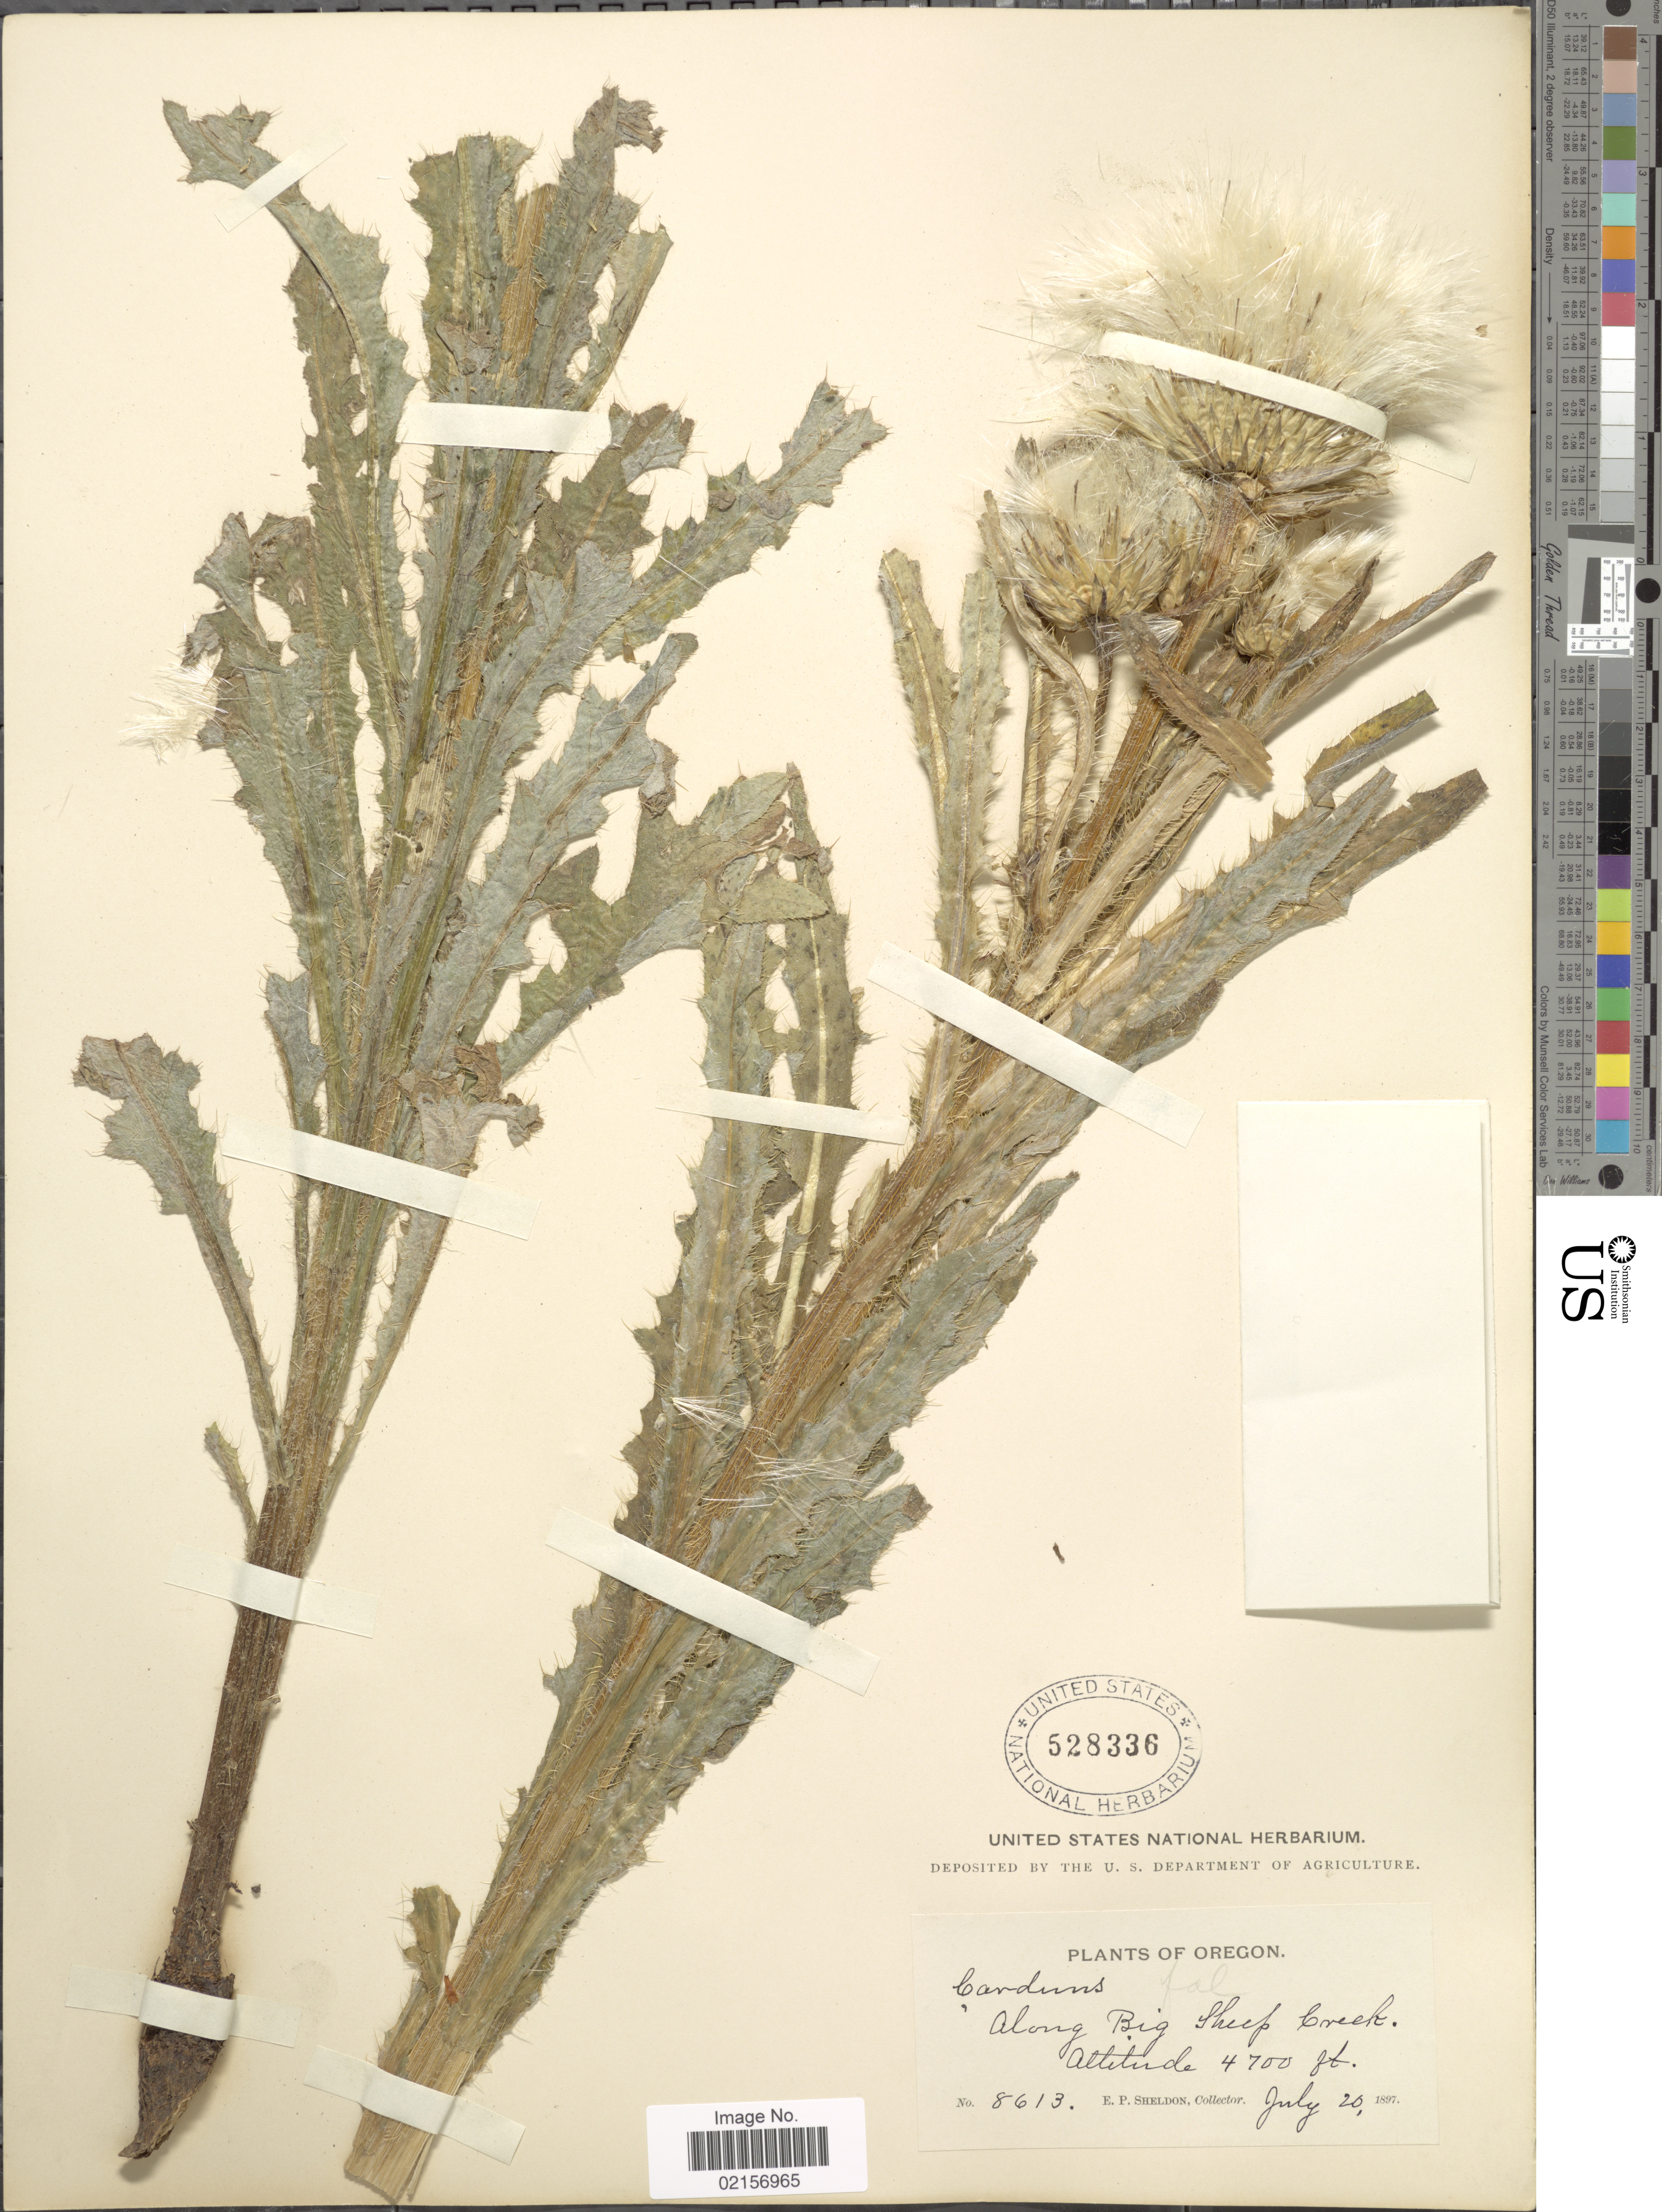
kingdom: Plantae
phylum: Tracheophyta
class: Magnoliopsida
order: Asterales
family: Asteraceae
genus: Cirsium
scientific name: Cirsium scariosum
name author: Nutt.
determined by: Ackerfield, Jennifer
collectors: E. P. Sheldon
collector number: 8613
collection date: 1897-07-20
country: United States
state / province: Oregon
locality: Along Big Sheep Creek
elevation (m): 1433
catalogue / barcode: US 528336